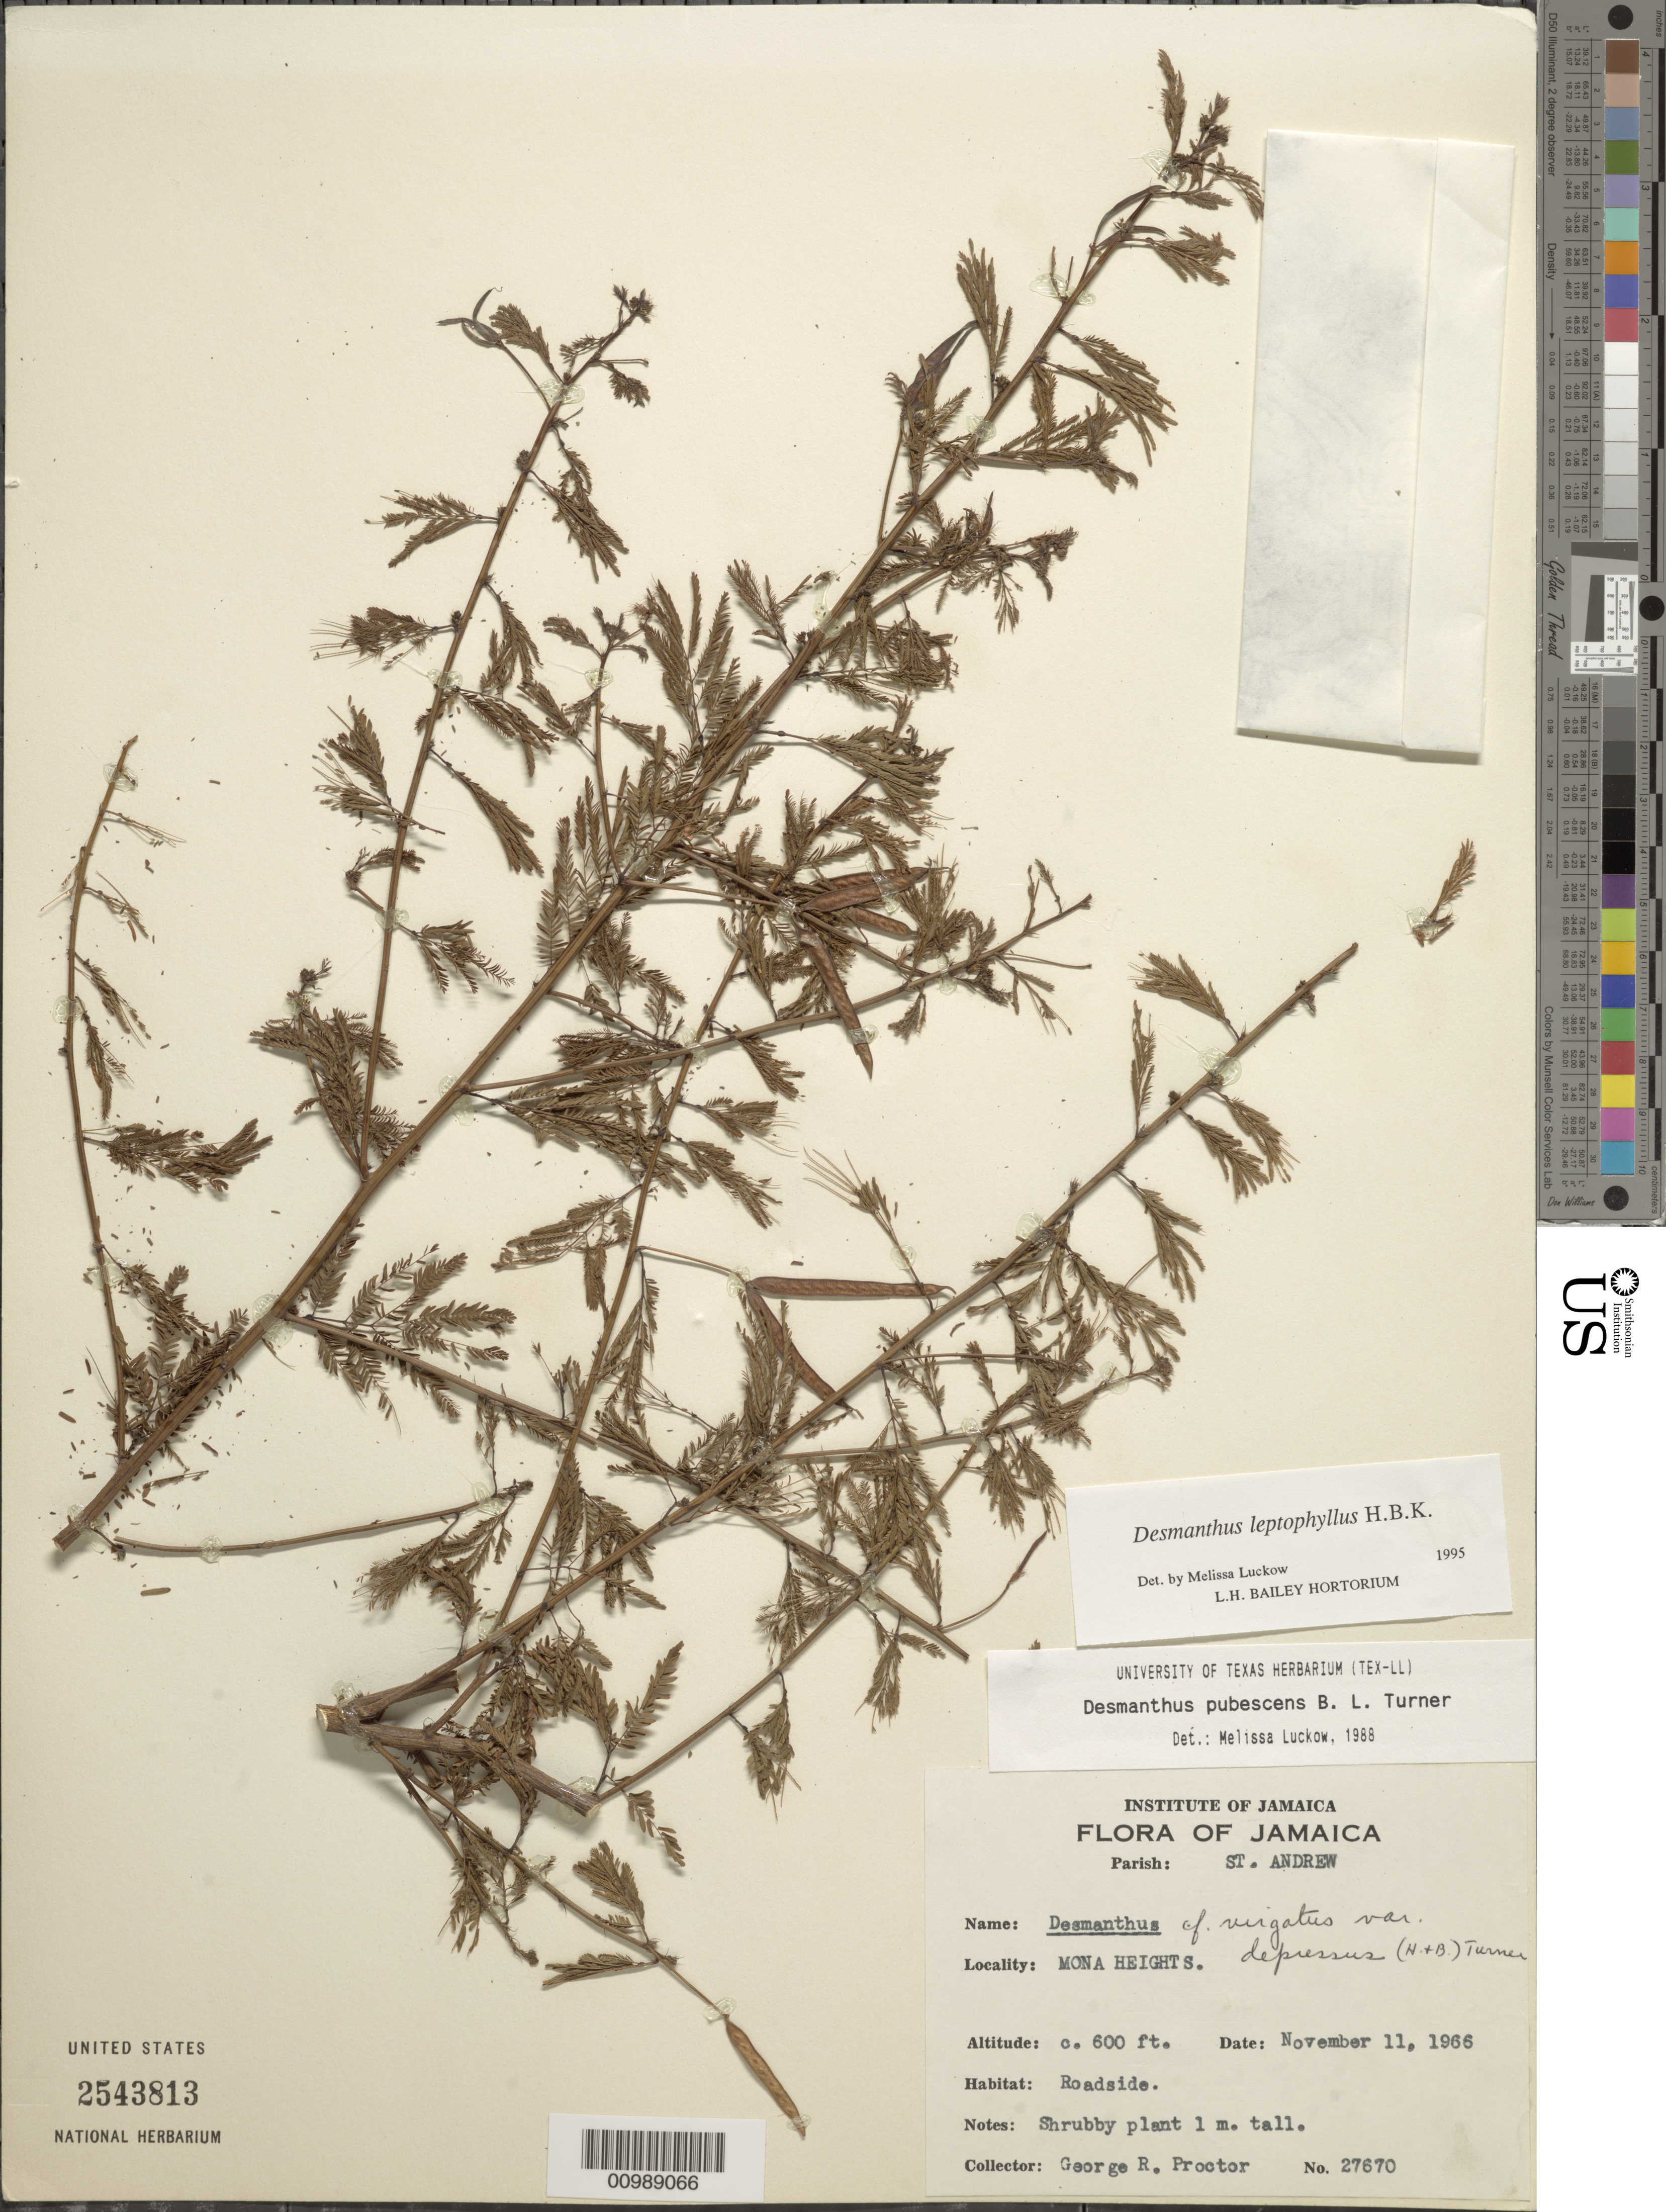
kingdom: Plantae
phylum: Tracheophyta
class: Magnoliopsida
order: Fabales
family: Fabaceae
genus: Desmanthus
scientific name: Desmanthus leptophyllus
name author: Kunth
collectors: G. R. Proctor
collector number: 27670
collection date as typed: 11 Nov 1966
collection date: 1966-11-11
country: Jamaica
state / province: Saint Andrew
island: Jamaica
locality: Mona Heights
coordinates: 0 N, 0 E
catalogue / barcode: US 2543813